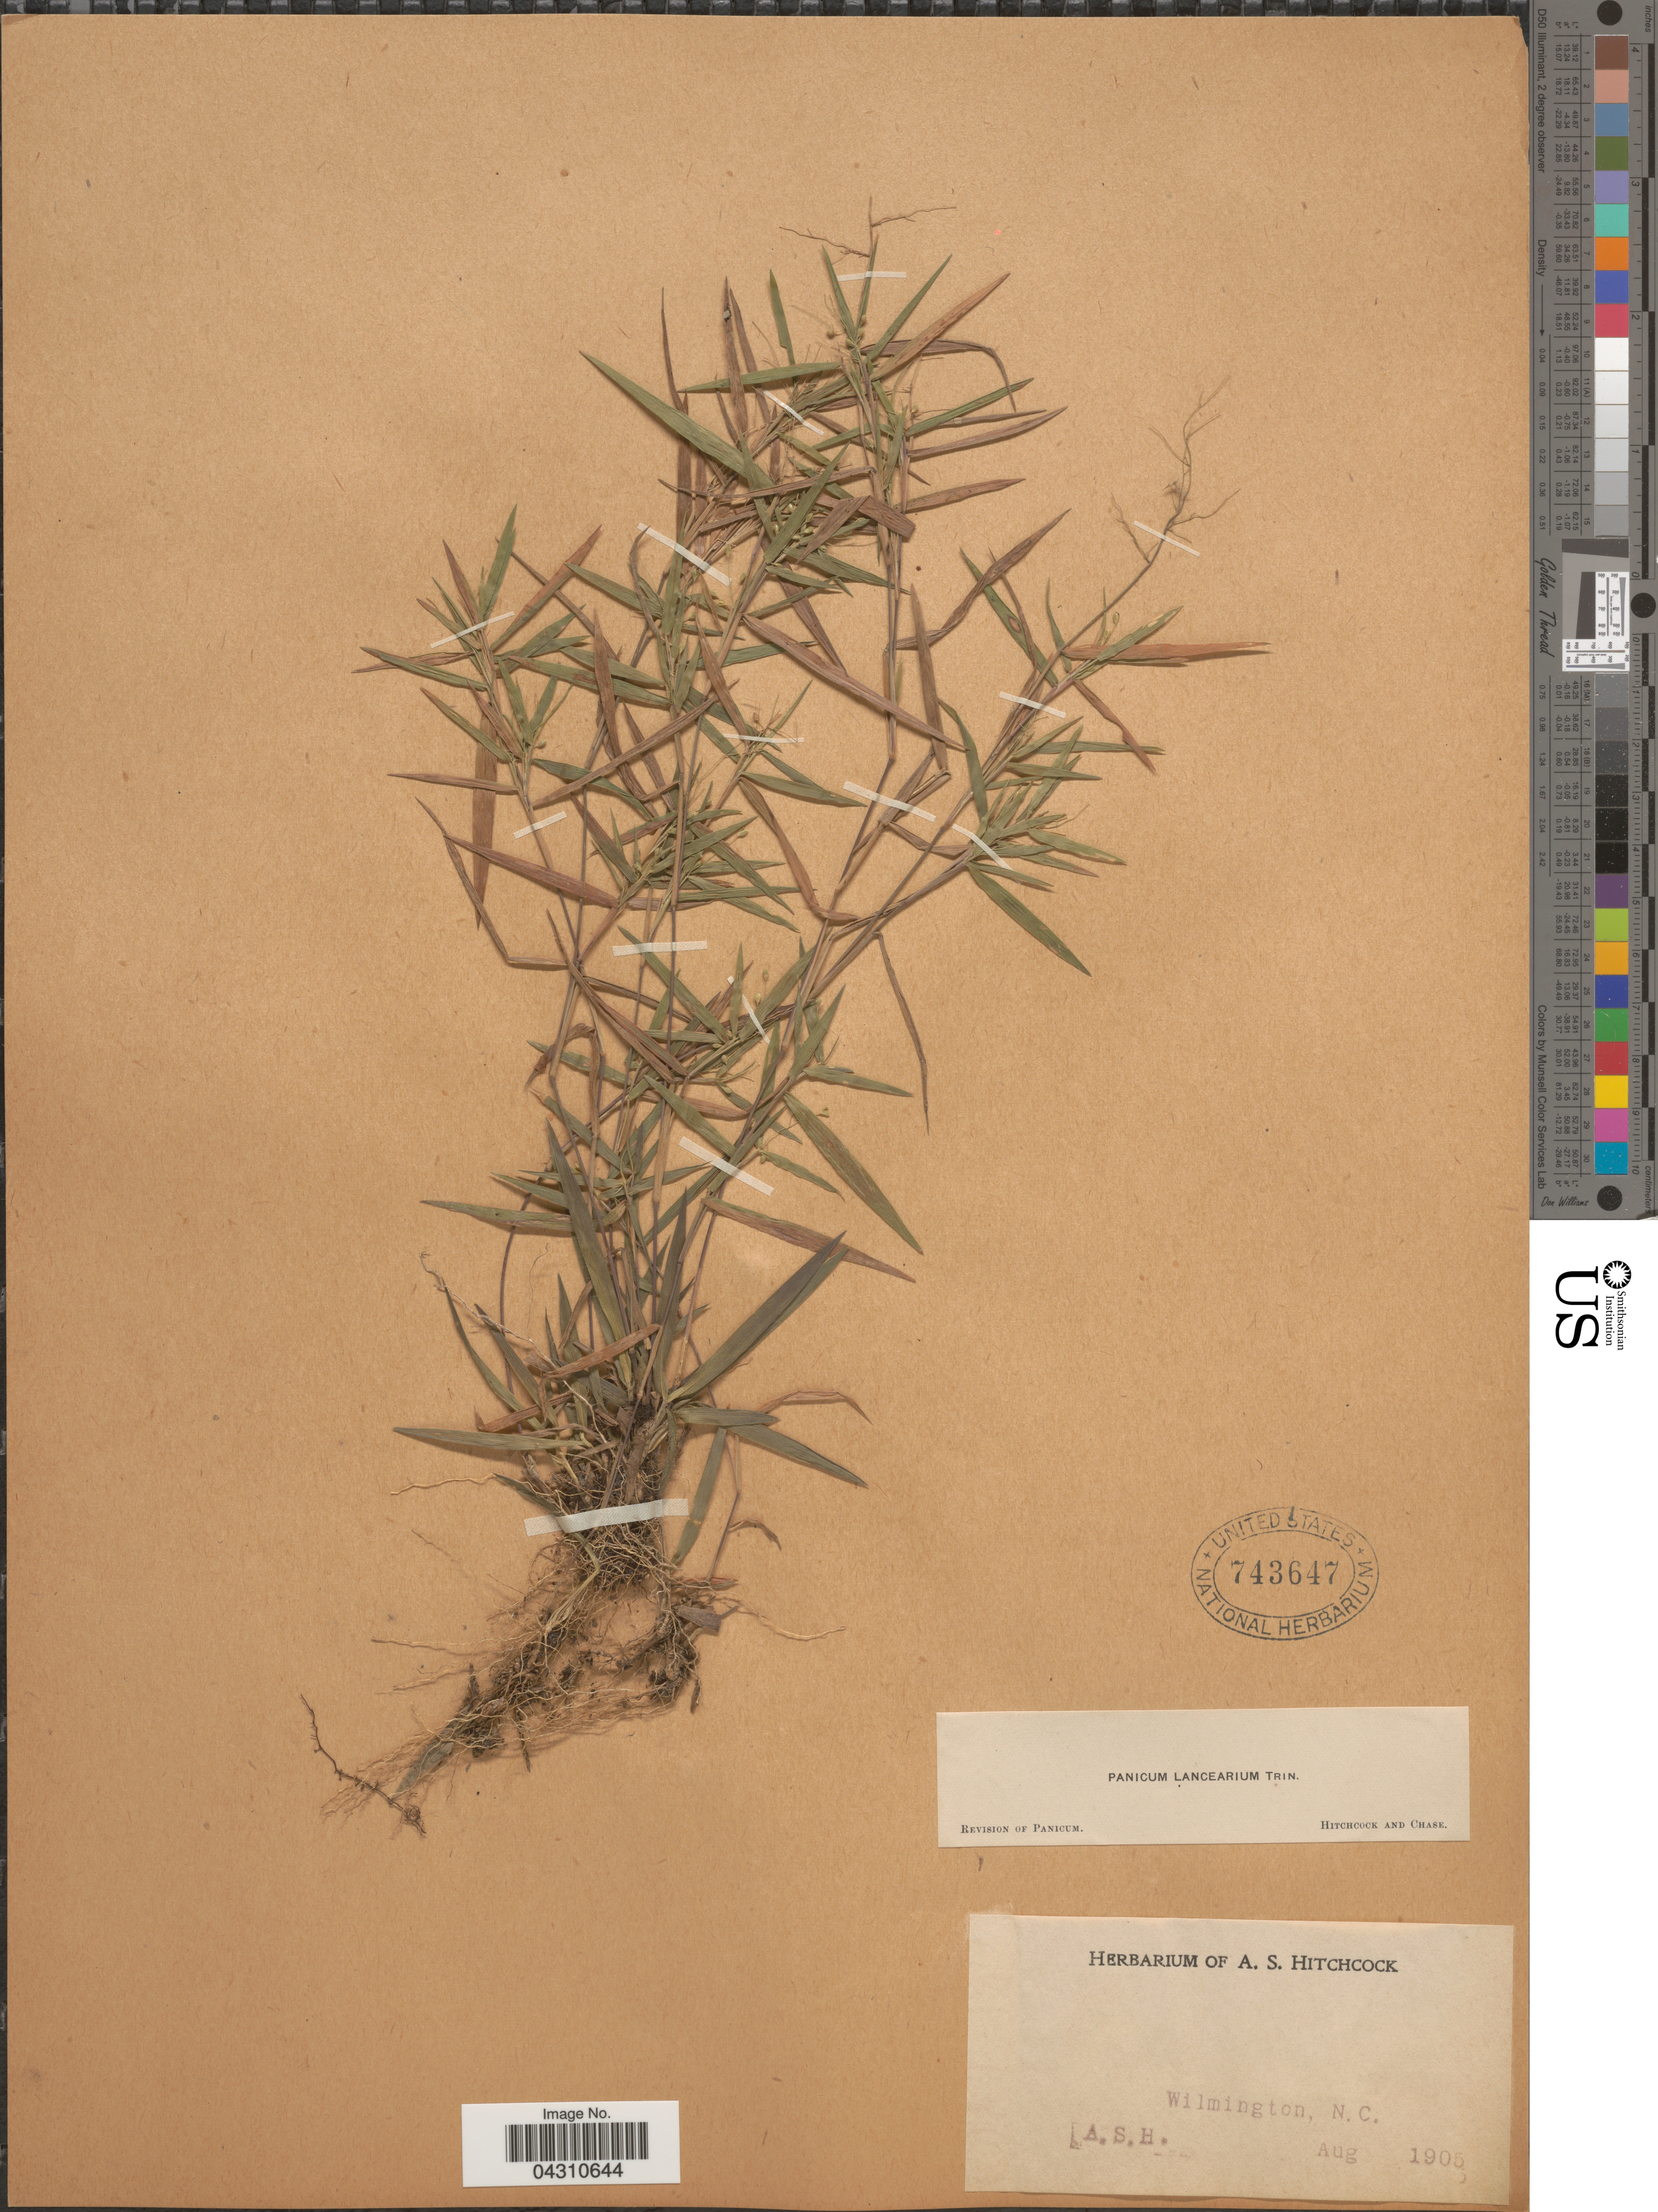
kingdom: Plantae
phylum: Tracheophyta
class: Liliopsida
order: Poales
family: Poaceae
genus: Dichanthelium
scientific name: Dichanthelium portoricense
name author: (Desv. ex Ham.) B.F. Hansen & Wunderlin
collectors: A. S. Hitchcock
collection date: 1905-08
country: United States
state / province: North Carolina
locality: Wilmington.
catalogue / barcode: US 743647